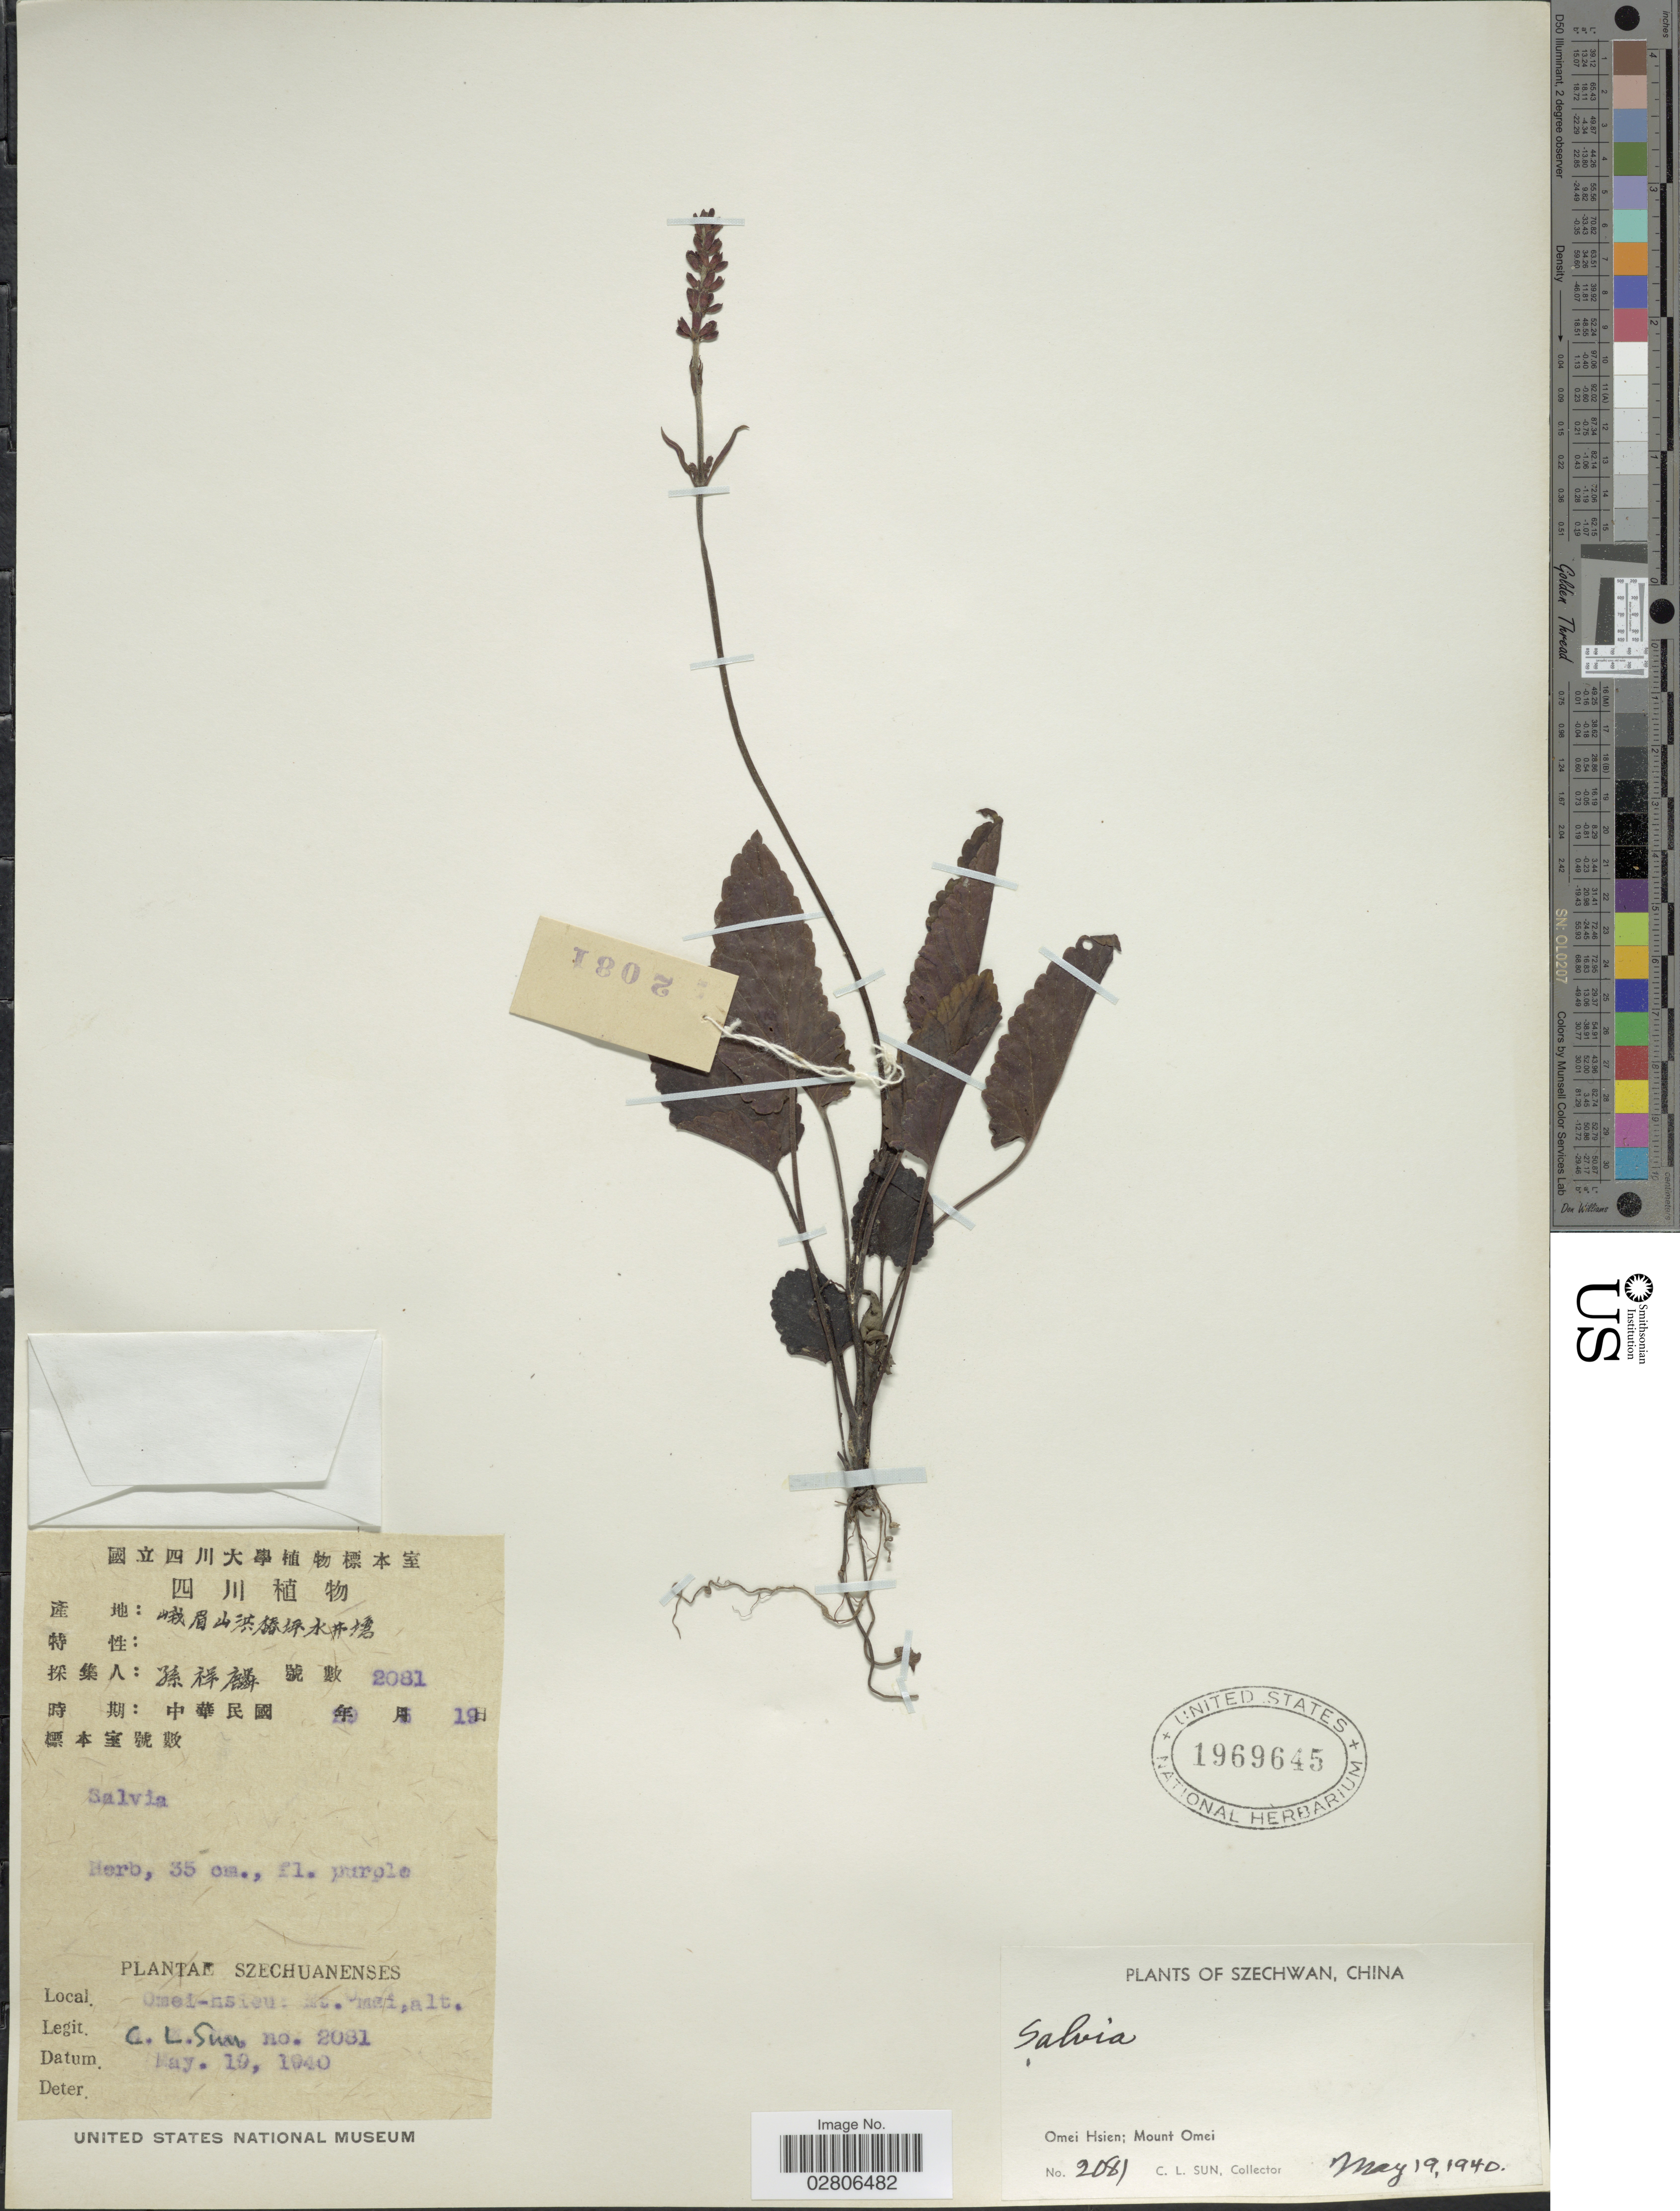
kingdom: Plantae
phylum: Tracheophyta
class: Magnoliopsida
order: Lamiales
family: Lamiaceae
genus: Salvia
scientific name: Salvia sp.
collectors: C. Sun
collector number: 2081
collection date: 1940-05-19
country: China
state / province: Sichuan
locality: Szechwan. Omei Hsien: Mount Omei.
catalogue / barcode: US 1969645